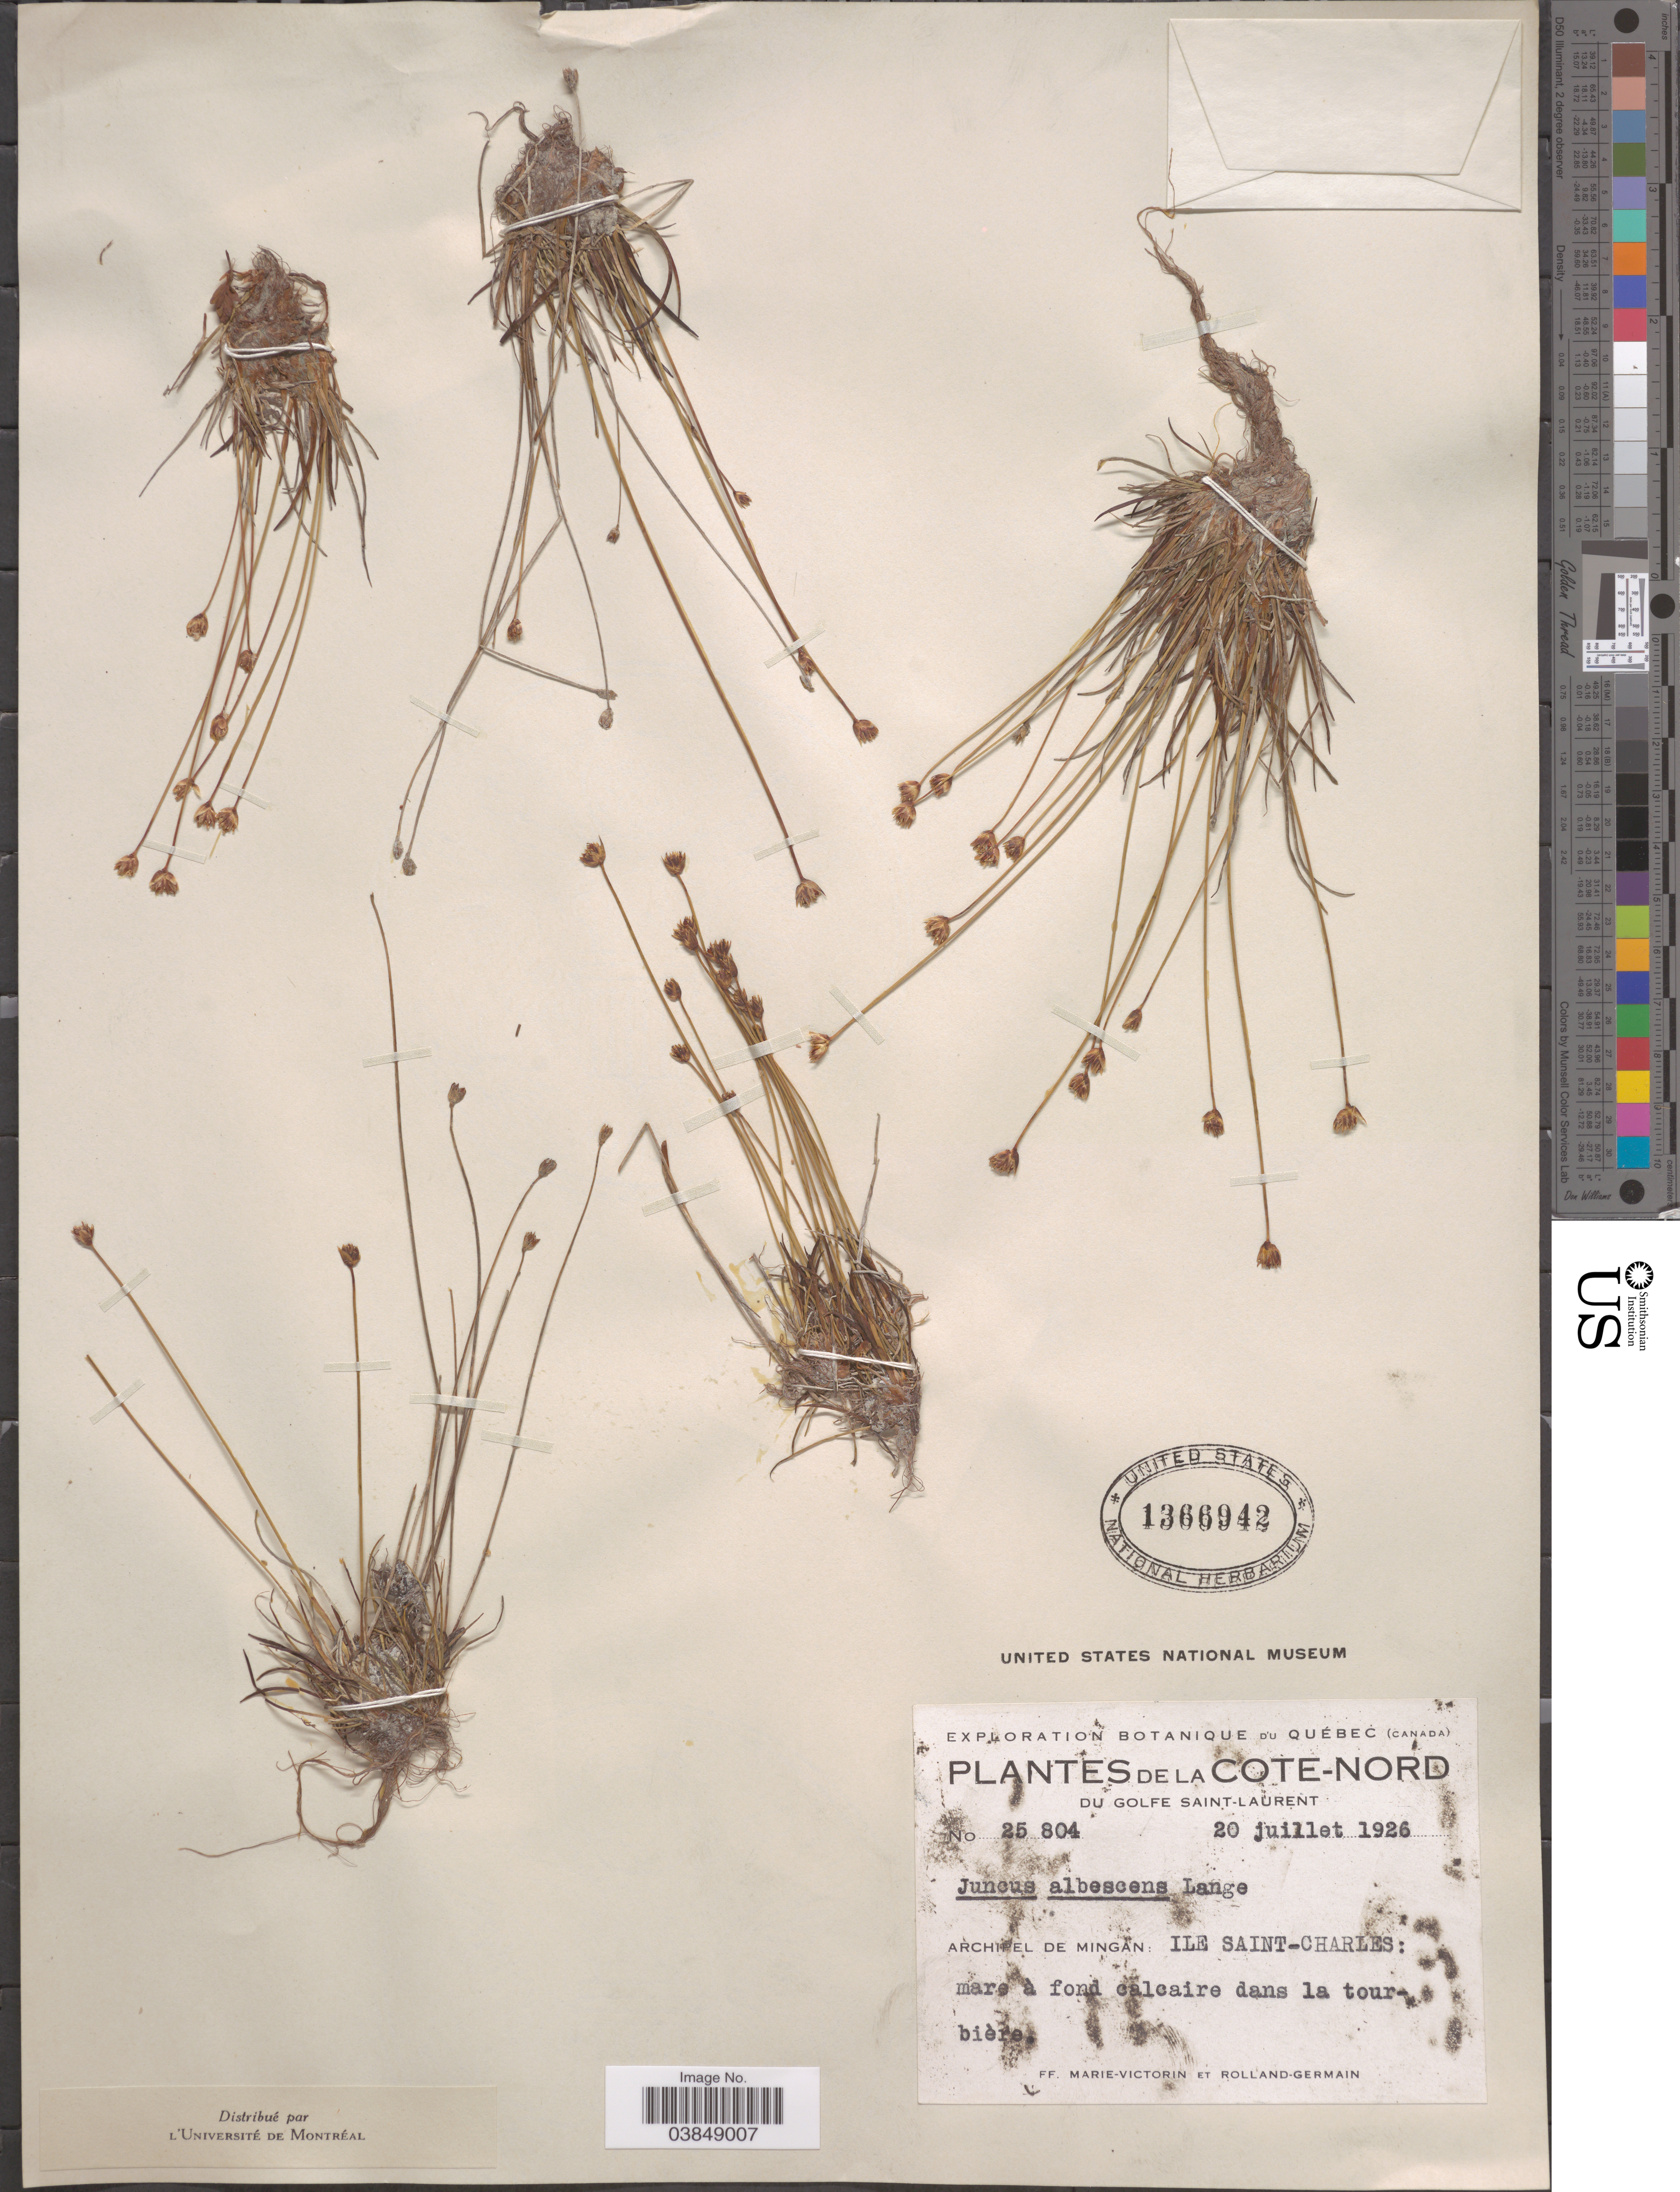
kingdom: Plantae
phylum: Tracheophyta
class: Liliopsida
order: Poales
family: Juncaceae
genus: Juncus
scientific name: Juncus albescens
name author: Fernald & Lange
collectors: F. Marie-Victorin & Rolland-Germain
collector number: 25804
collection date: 1926-07-20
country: Canada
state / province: Quebec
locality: La Cote-Nord. Du Golfe Saint-Laurent. Archipel de Mingan: Ile Saint-Charles.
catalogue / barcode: US 1366942